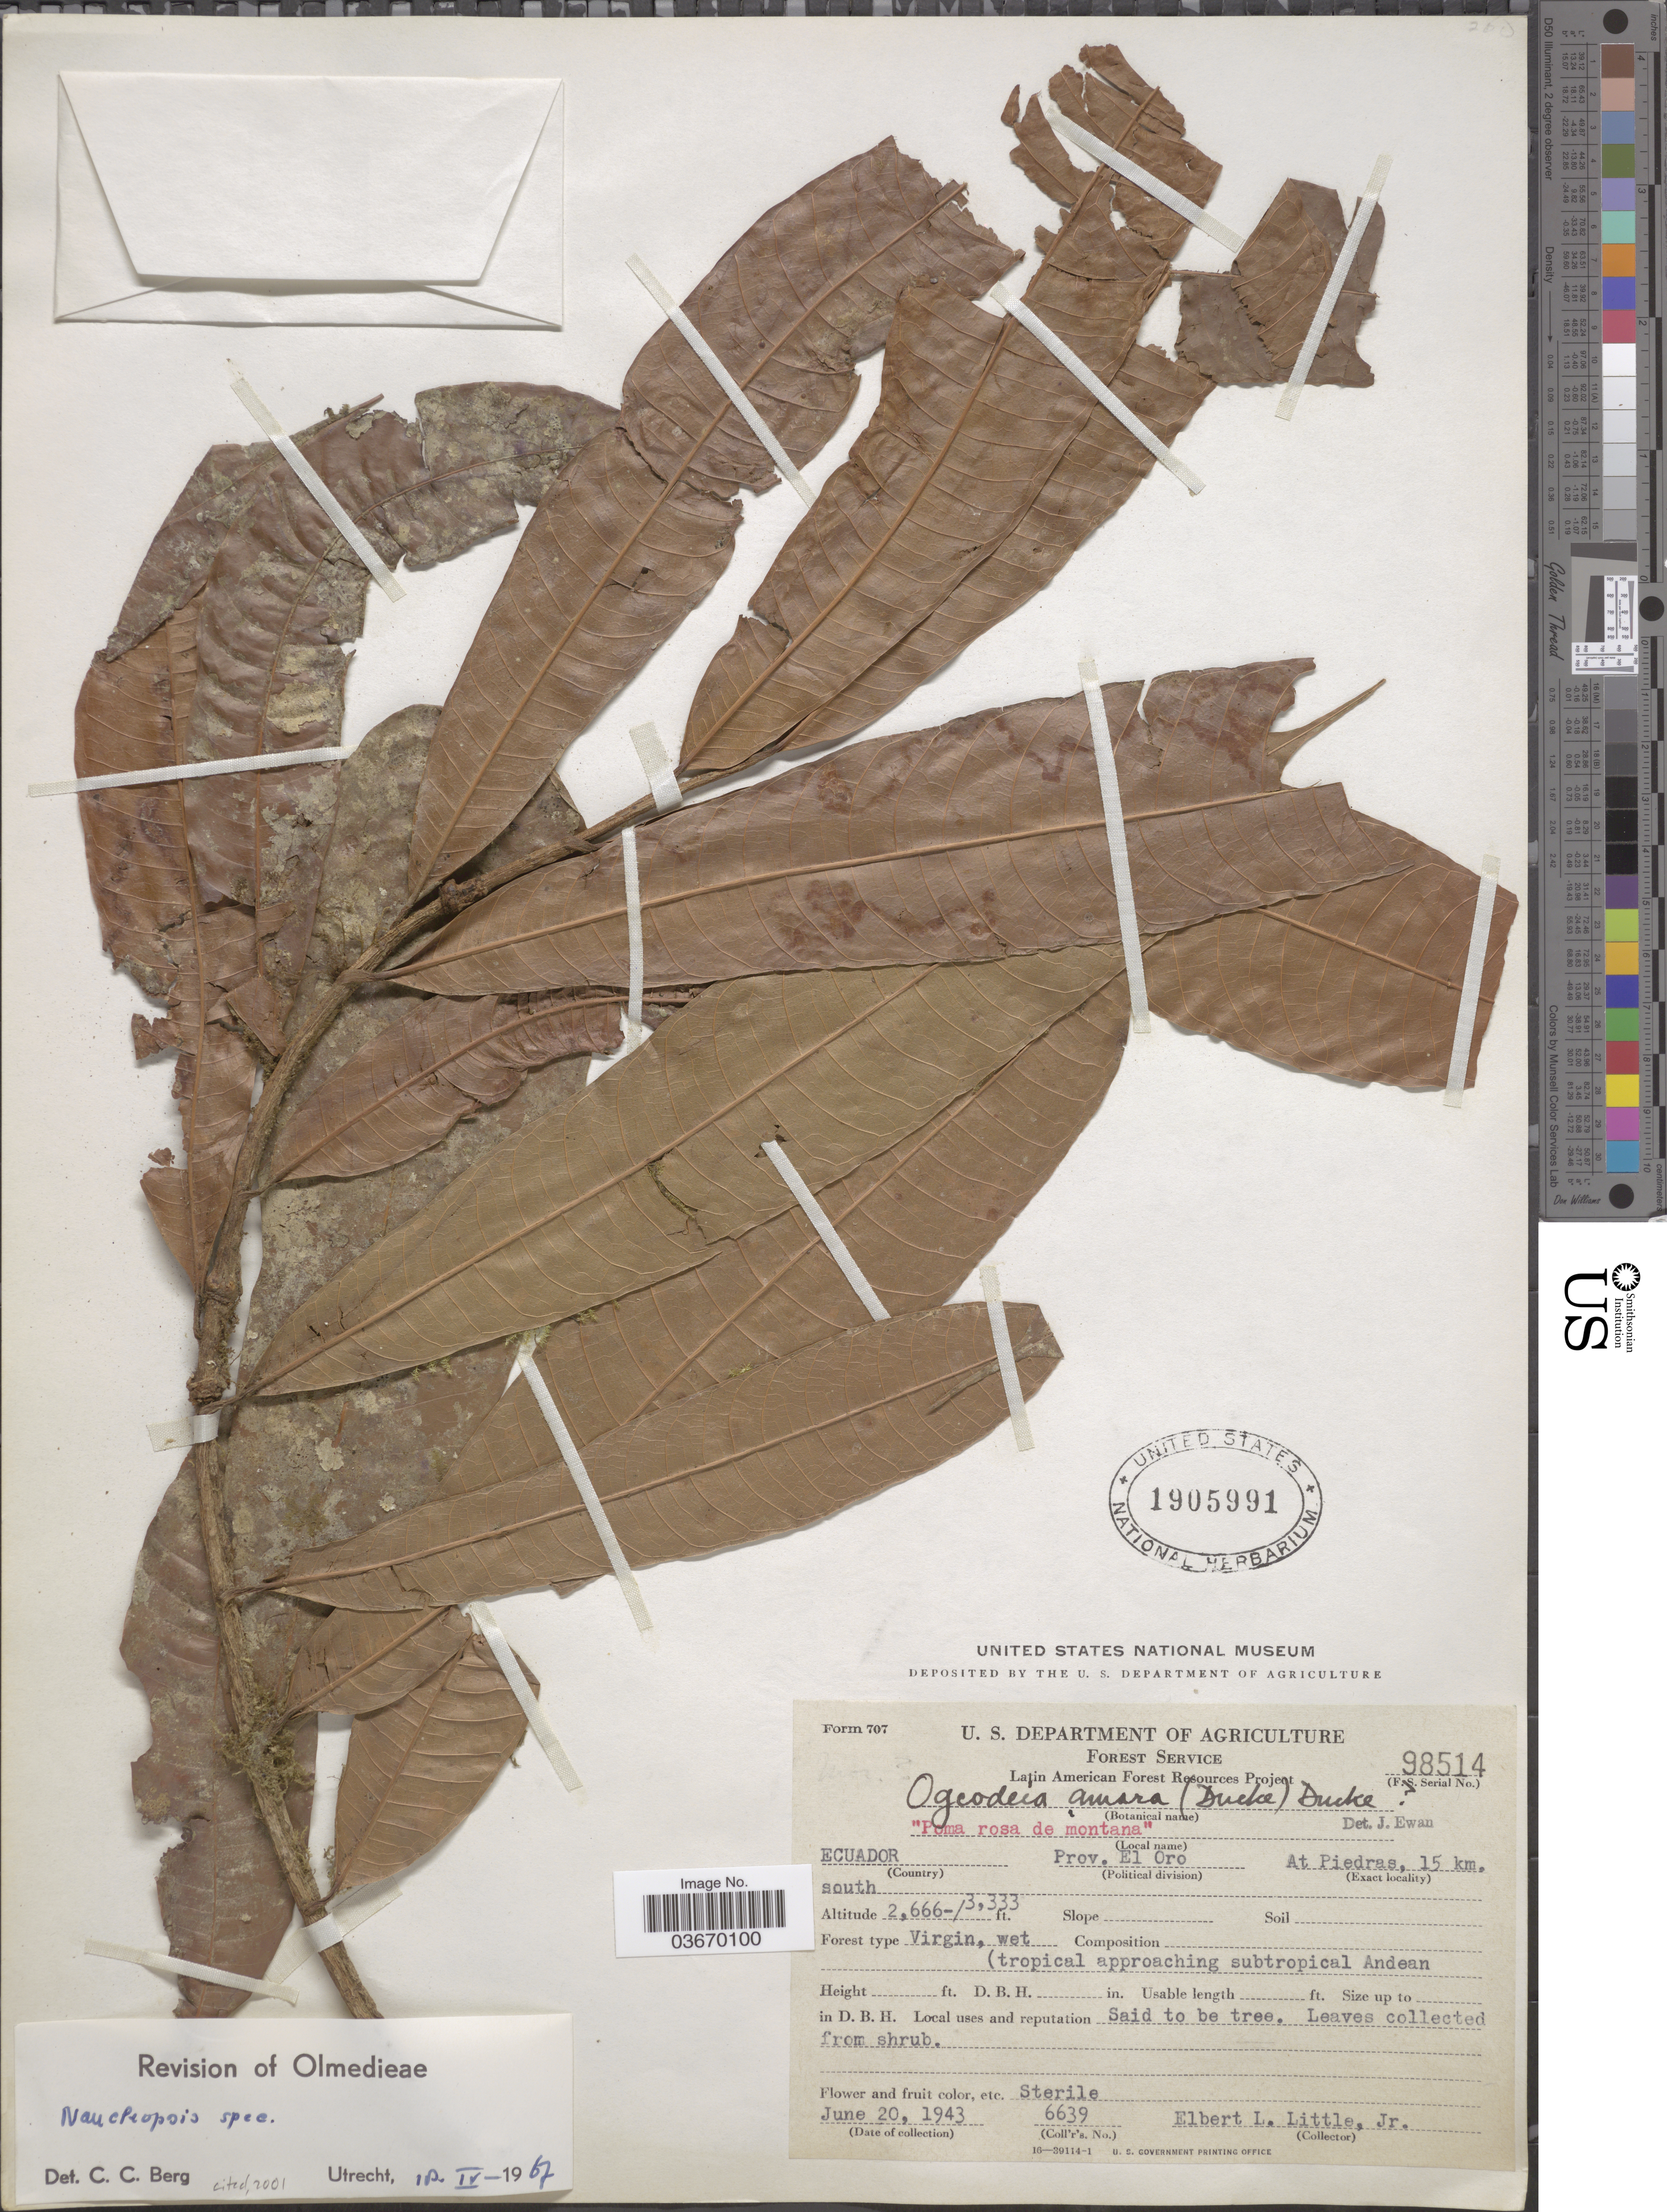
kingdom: Plantae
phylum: Tracheophyta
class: Magnoliopsida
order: Rosales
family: Moraceae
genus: Naucleopsis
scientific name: Naucleopsis sp.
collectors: E. L. Little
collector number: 6639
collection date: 1943-06-20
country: Ecuador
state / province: El Oro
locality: At Piedras, 15 km. south.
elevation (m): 813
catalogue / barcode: US 1905991